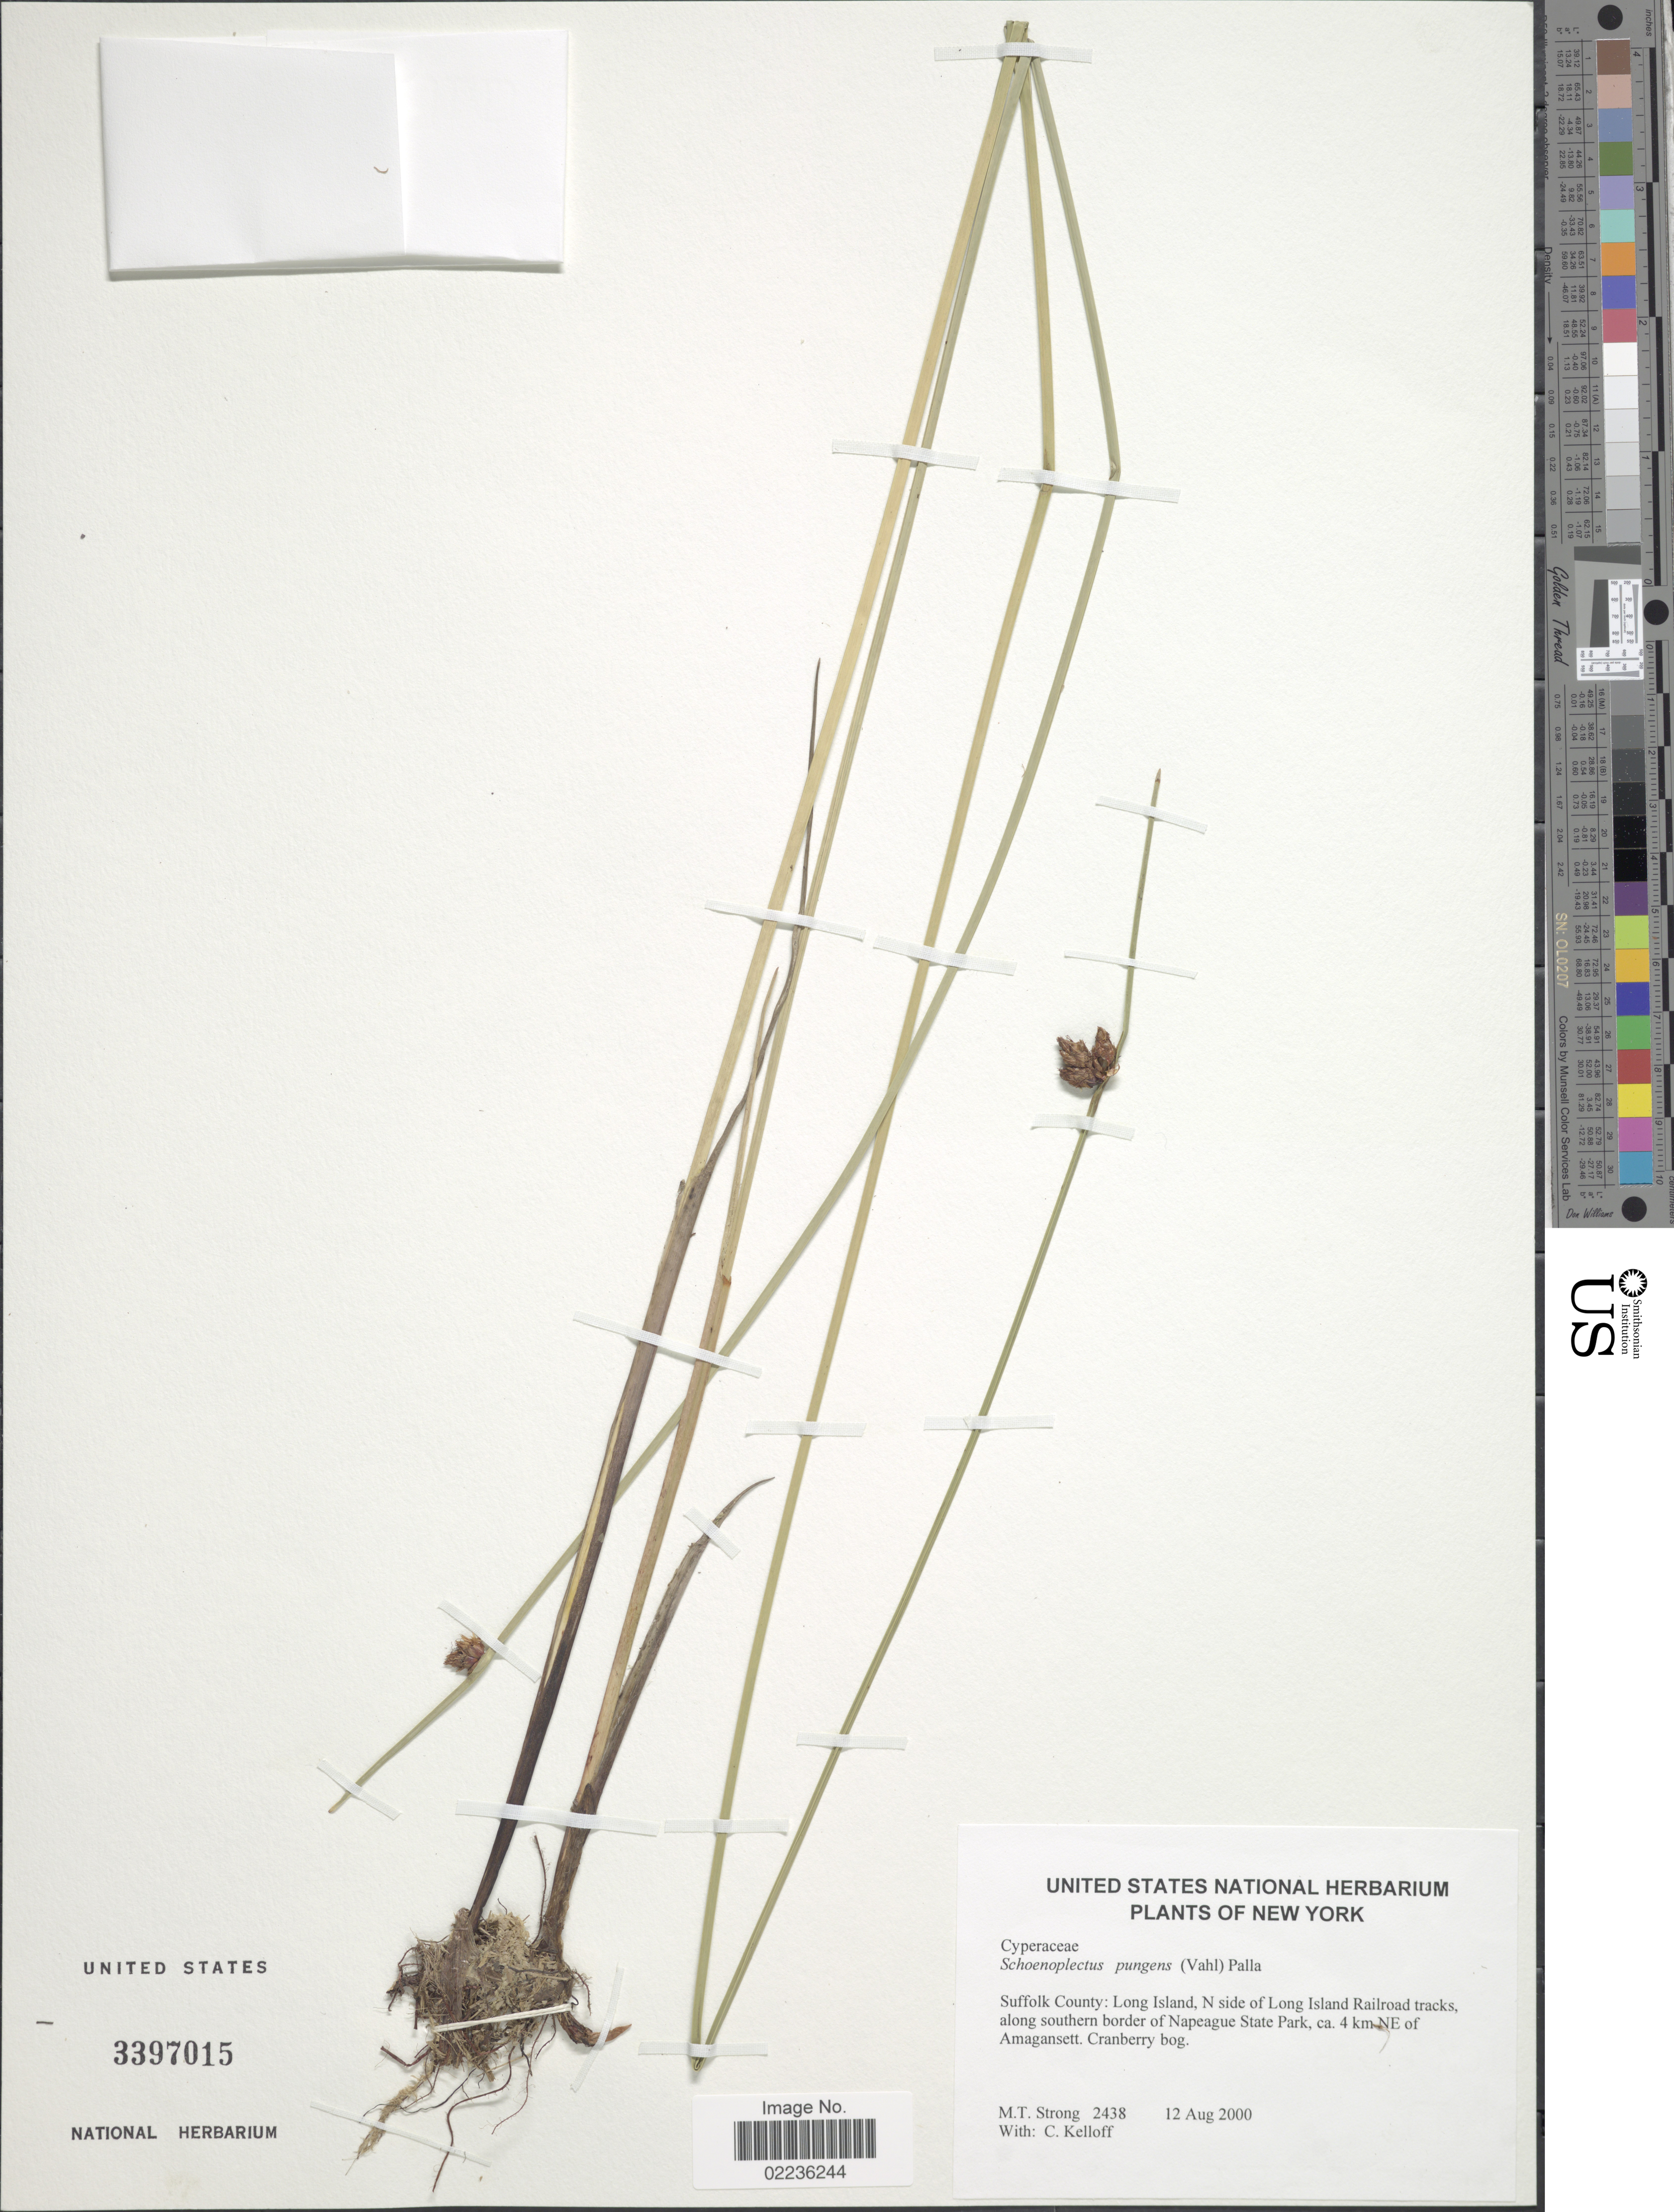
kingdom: Plantae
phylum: Tracheophyta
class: Liliopsida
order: Poales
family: Cyperaceae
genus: Schoenoplectus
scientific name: Schoenoplectus pungens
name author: (Vahl) Palla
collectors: M. T. Strong & C. L. Kelloff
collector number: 2438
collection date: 2000-08-12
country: United States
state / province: New York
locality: Suffolk County: Long Island, N side of Long Island Railroad tracks, along southern border of Napeague State Park, ca. 4 km NE of Amagansett. Cranberry bog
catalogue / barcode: US 3397015